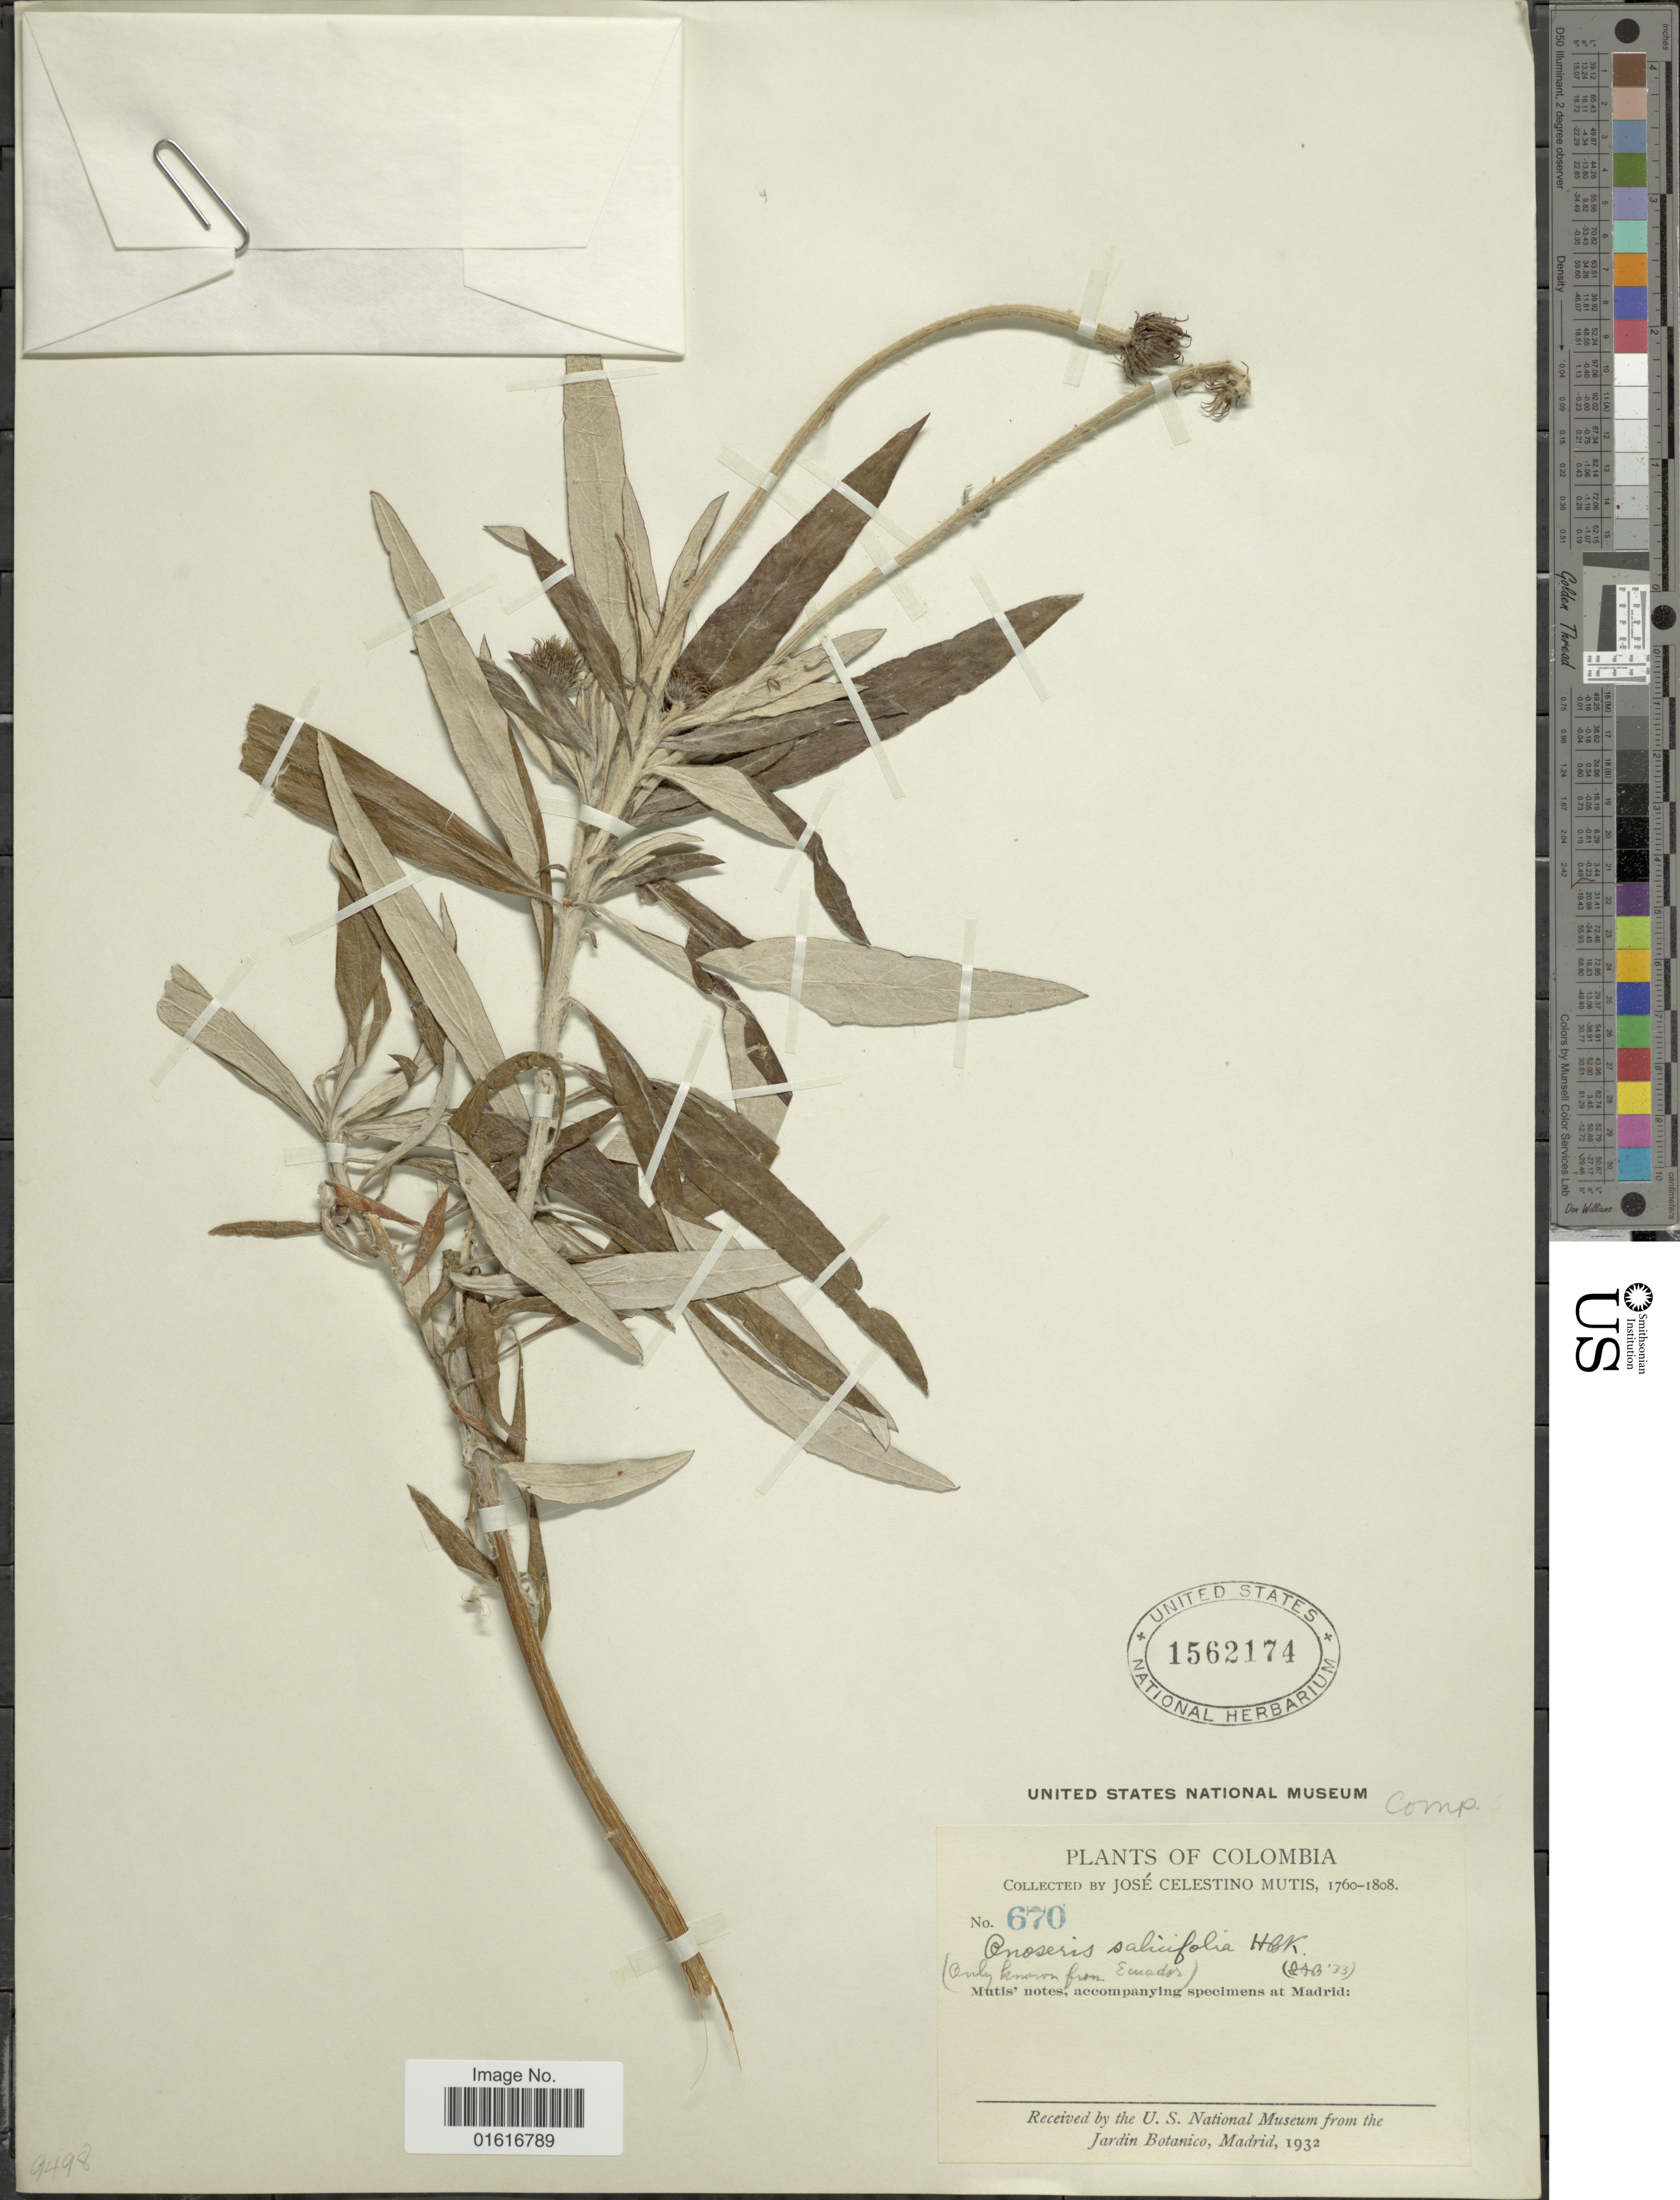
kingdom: Plantae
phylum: Tracheophyta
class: Magnoliopsida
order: Asterales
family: Asteraceae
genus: Onoseris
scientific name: Onoseris salicifolia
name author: Kunth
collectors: J. C. B. Mutis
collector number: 670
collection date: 1760/1808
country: Colombia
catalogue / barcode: US 1562174